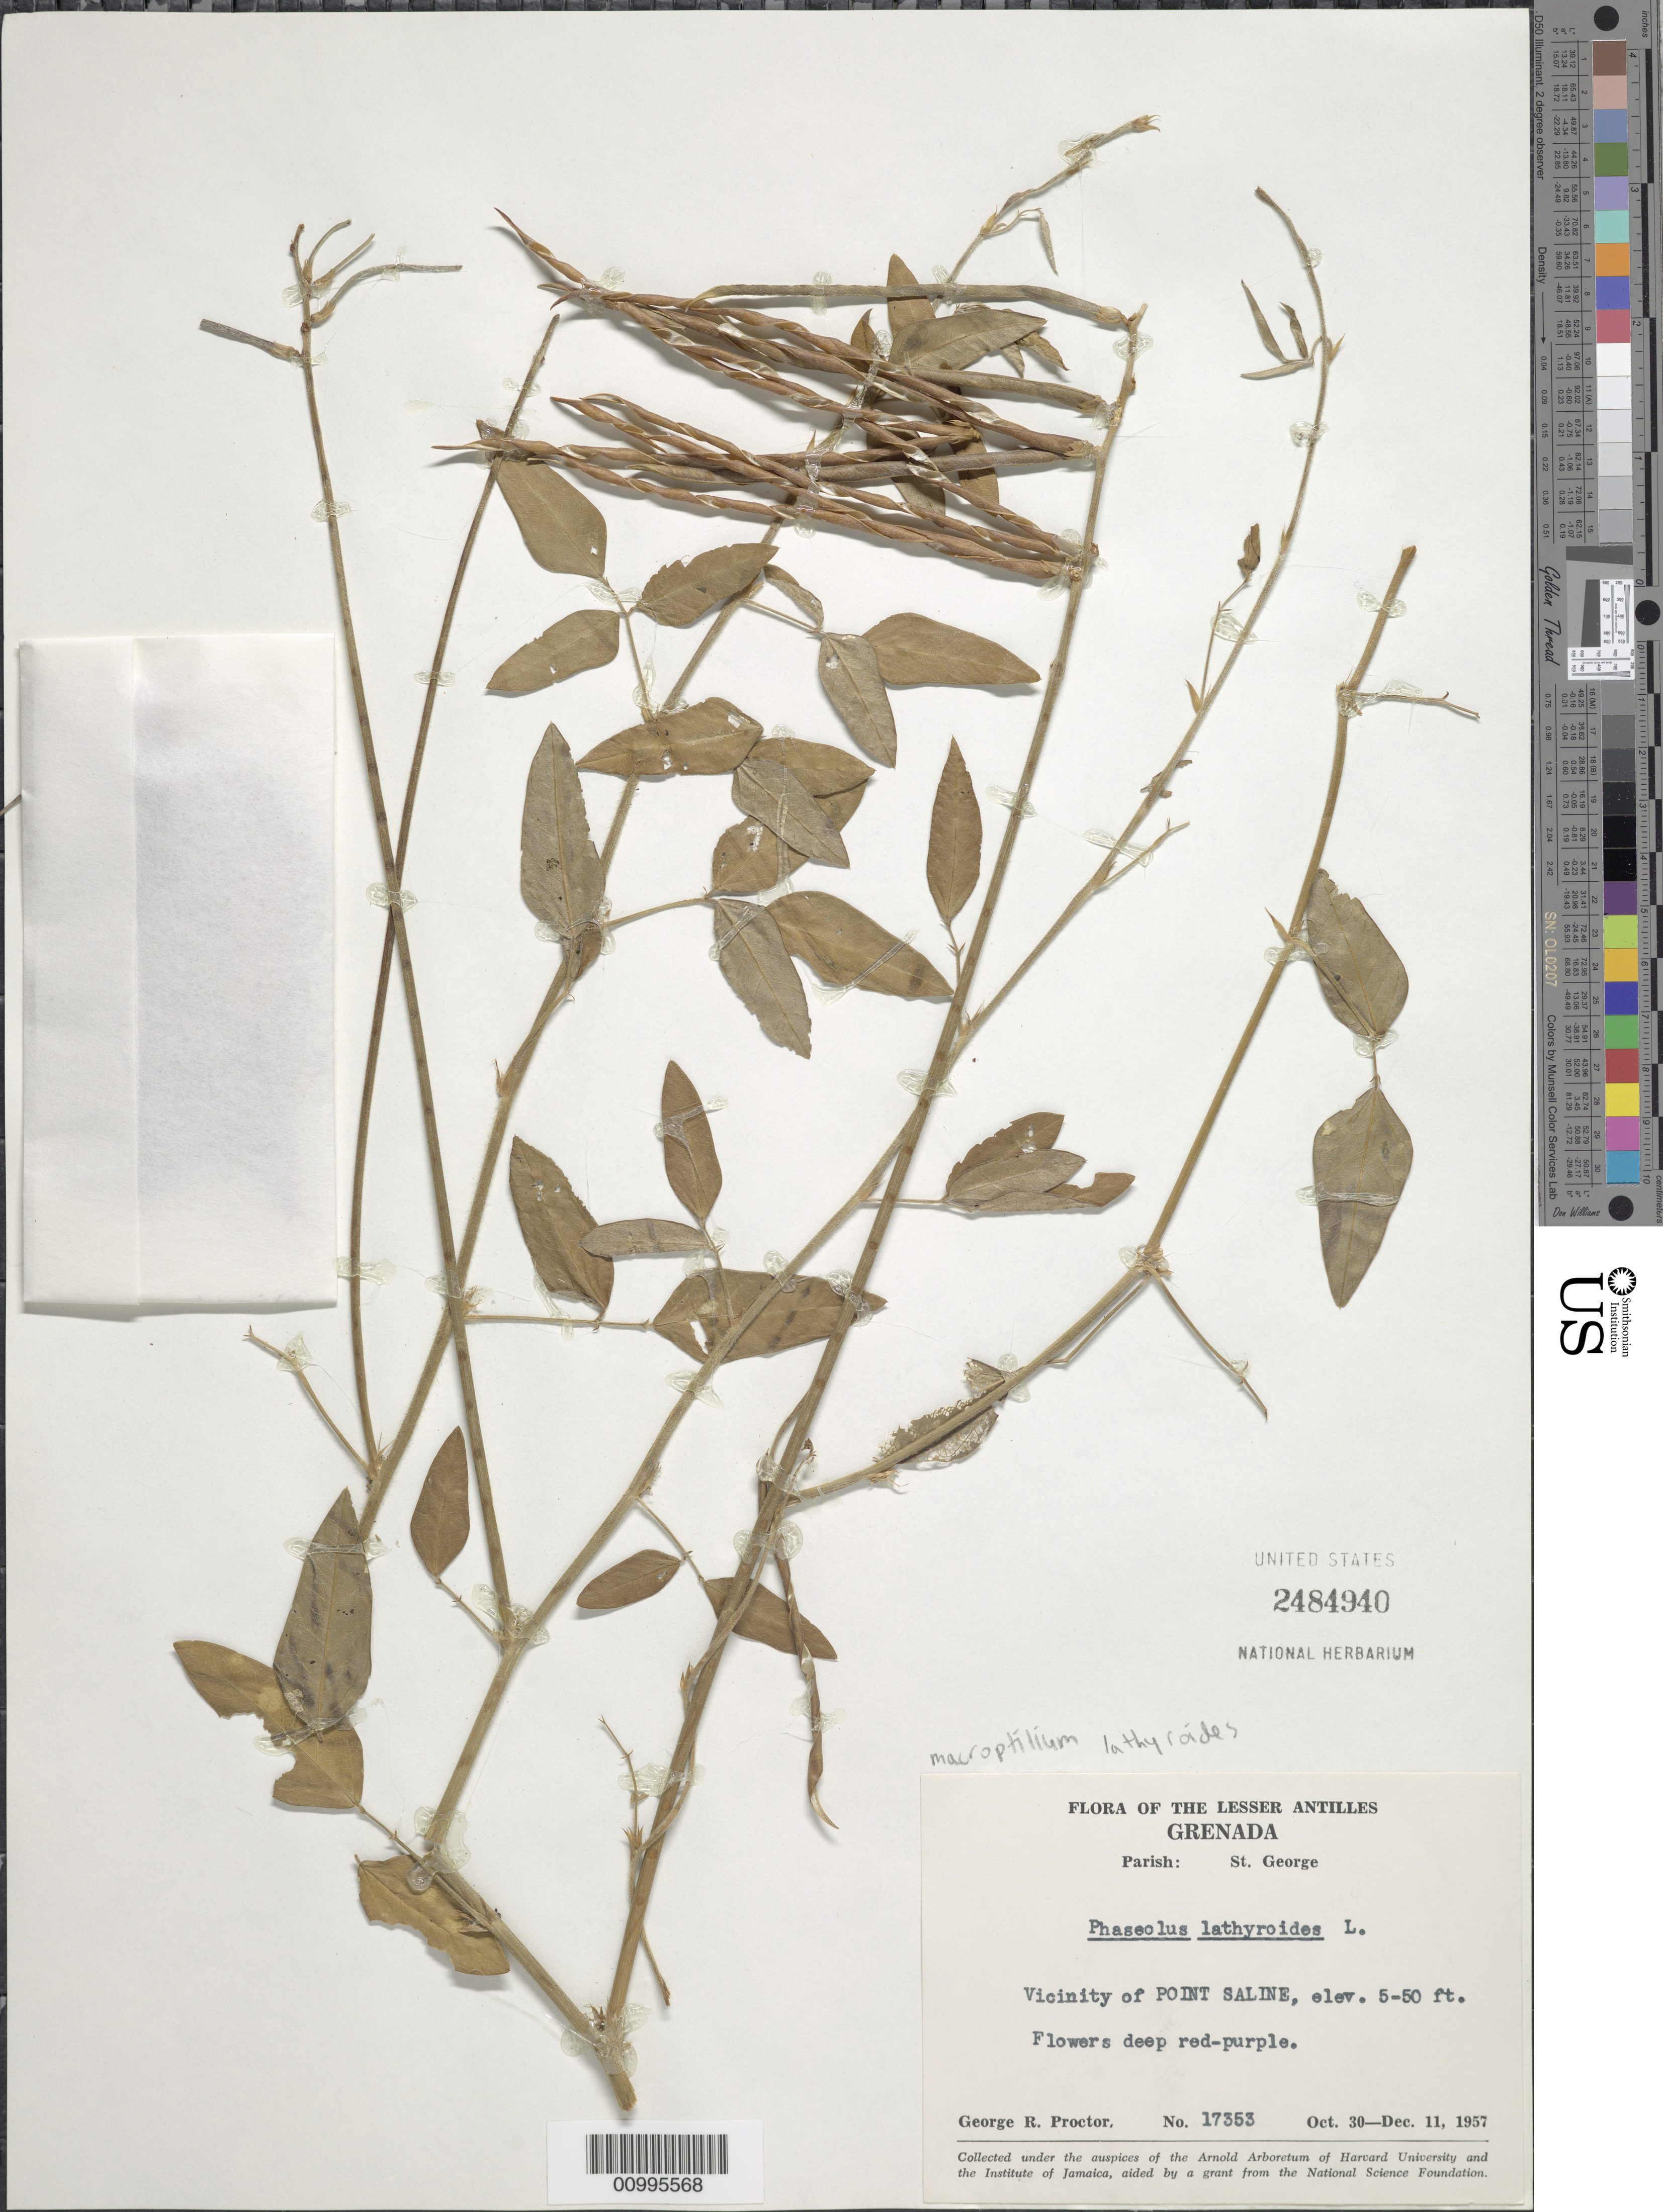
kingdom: Plantae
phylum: Tracheophyta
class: Magnoliopsida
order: Fabales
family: Fabaceae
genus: Macroptilium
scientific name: Macroptilium lathyroides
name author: (L.) Urb.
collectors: G. R. Proctor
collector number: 17353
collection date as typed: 30 Oct 1957 to 11 Dec 1957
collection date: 1957-10-30/1957-12-11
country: Grenada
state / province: Saint George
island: Grenada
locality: Lesser Antilles. Vicinity of Point Saline.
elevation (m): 2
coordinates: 0 N, 0 E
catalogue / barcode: US 2484940